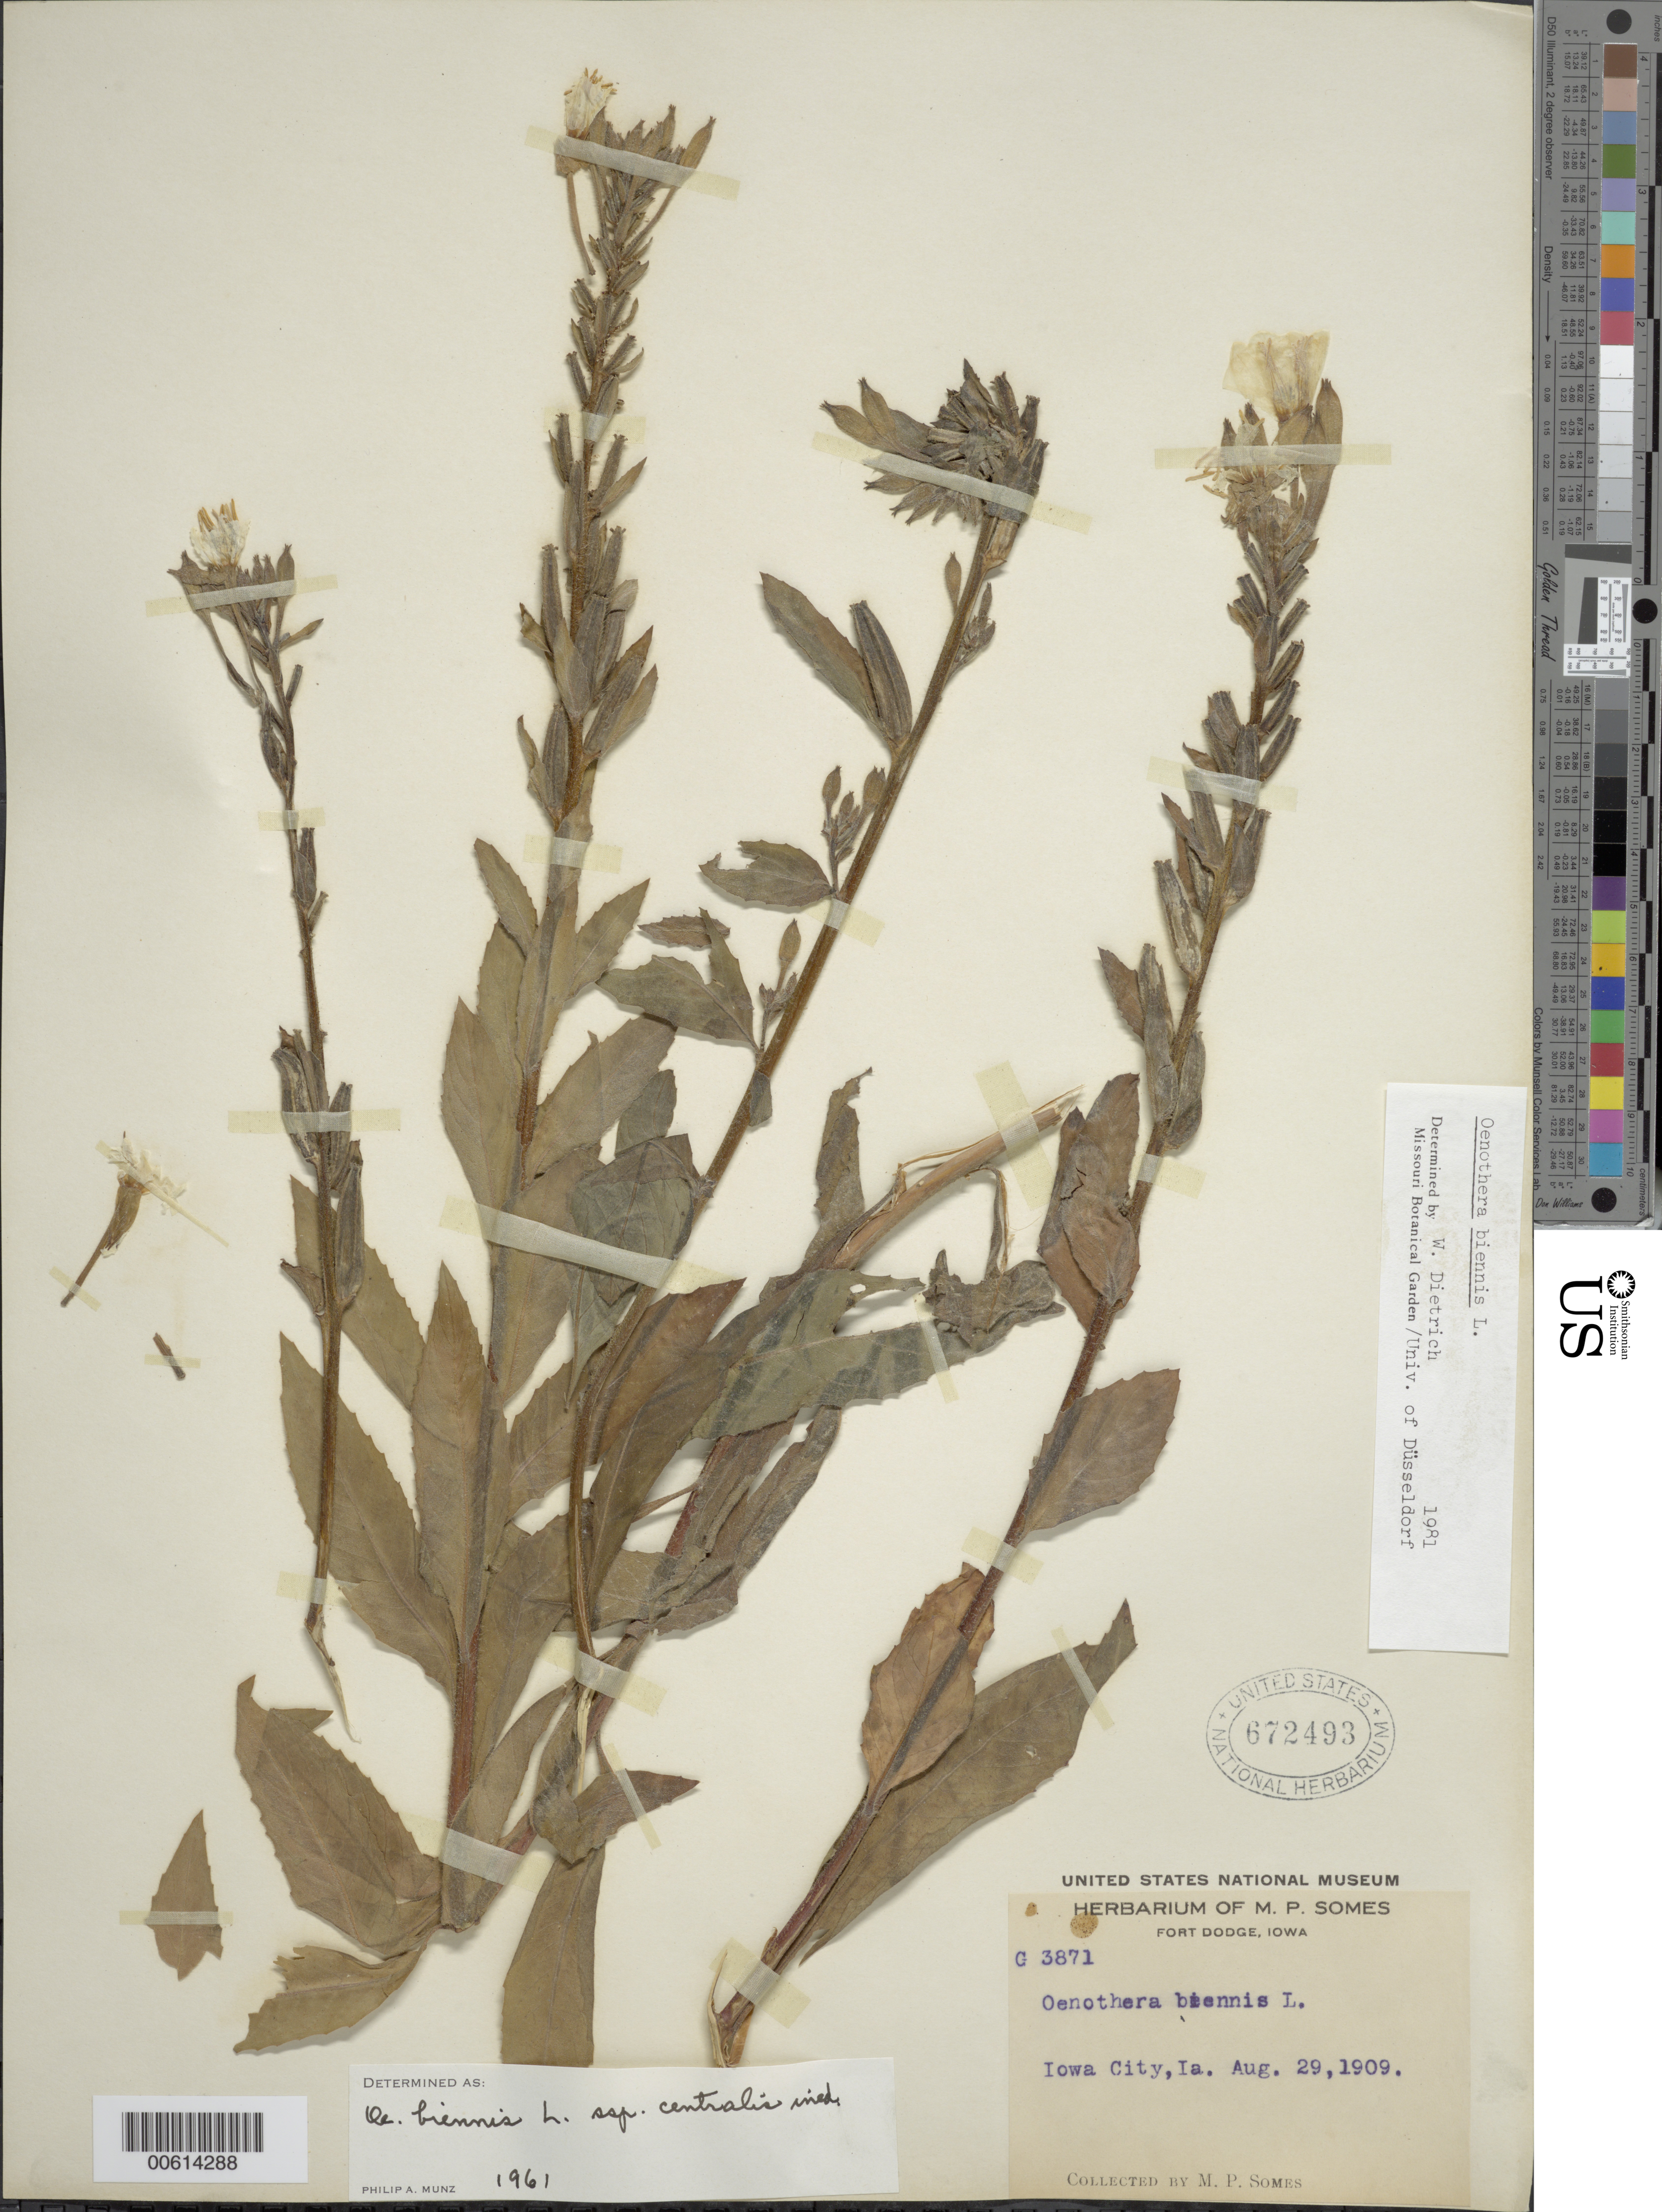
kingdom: Plantae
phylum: Tracheophyta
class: Magnoliopsida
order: Myrtales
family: Onagraceae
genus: Oenothera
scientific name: Oenothera biennis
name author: L.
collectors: M. Somes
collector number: G 3871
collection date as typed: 29 Aug 1909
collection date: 1909-08-29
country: United States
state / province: Iowa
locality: Iowa City, Fort Dodge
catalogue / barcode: US 672493